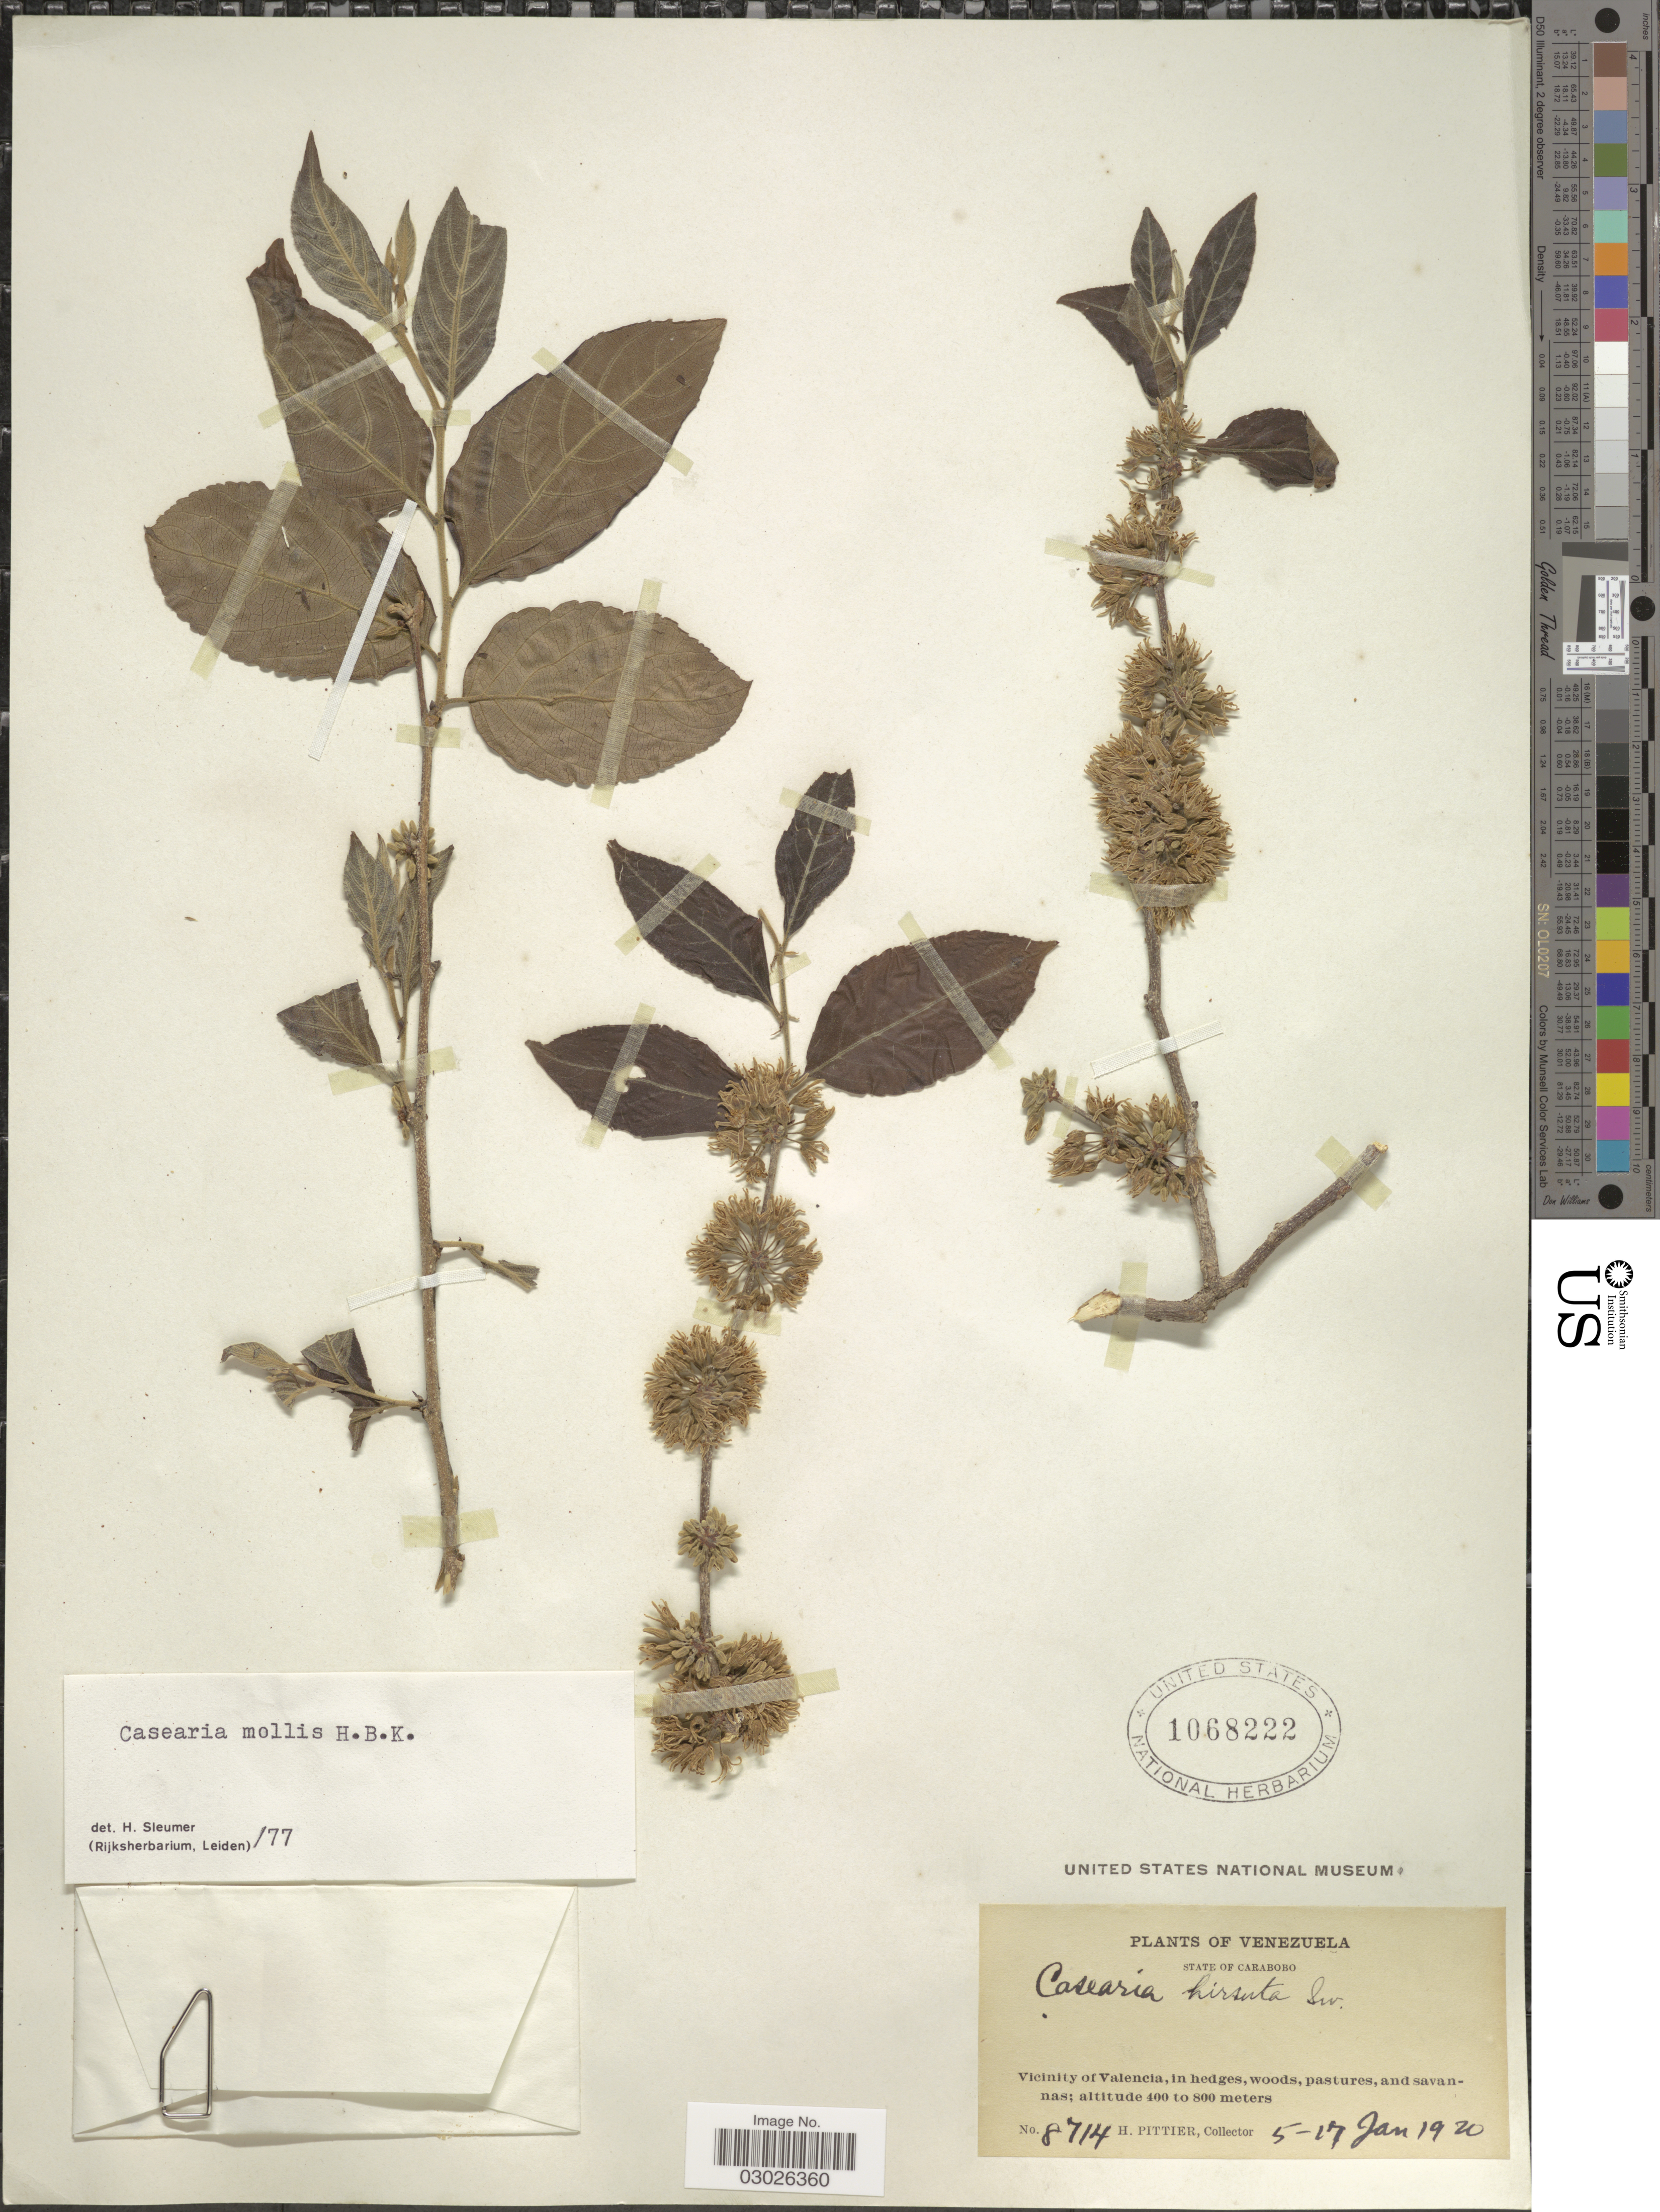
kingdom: Plantae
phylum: Tracheophyta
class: Magnoliopsida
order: Malpighiales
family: Salicaceae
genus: Casearia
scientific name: Casearia mollis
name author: Kunth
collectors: H. F. Pittier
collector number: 8714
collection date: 1920-01-05/1920-01-17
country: Venezuela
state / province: Carabobo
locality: State of Carabobo. Vicinity of Valencia.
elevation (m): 400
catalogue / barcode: US 1068222